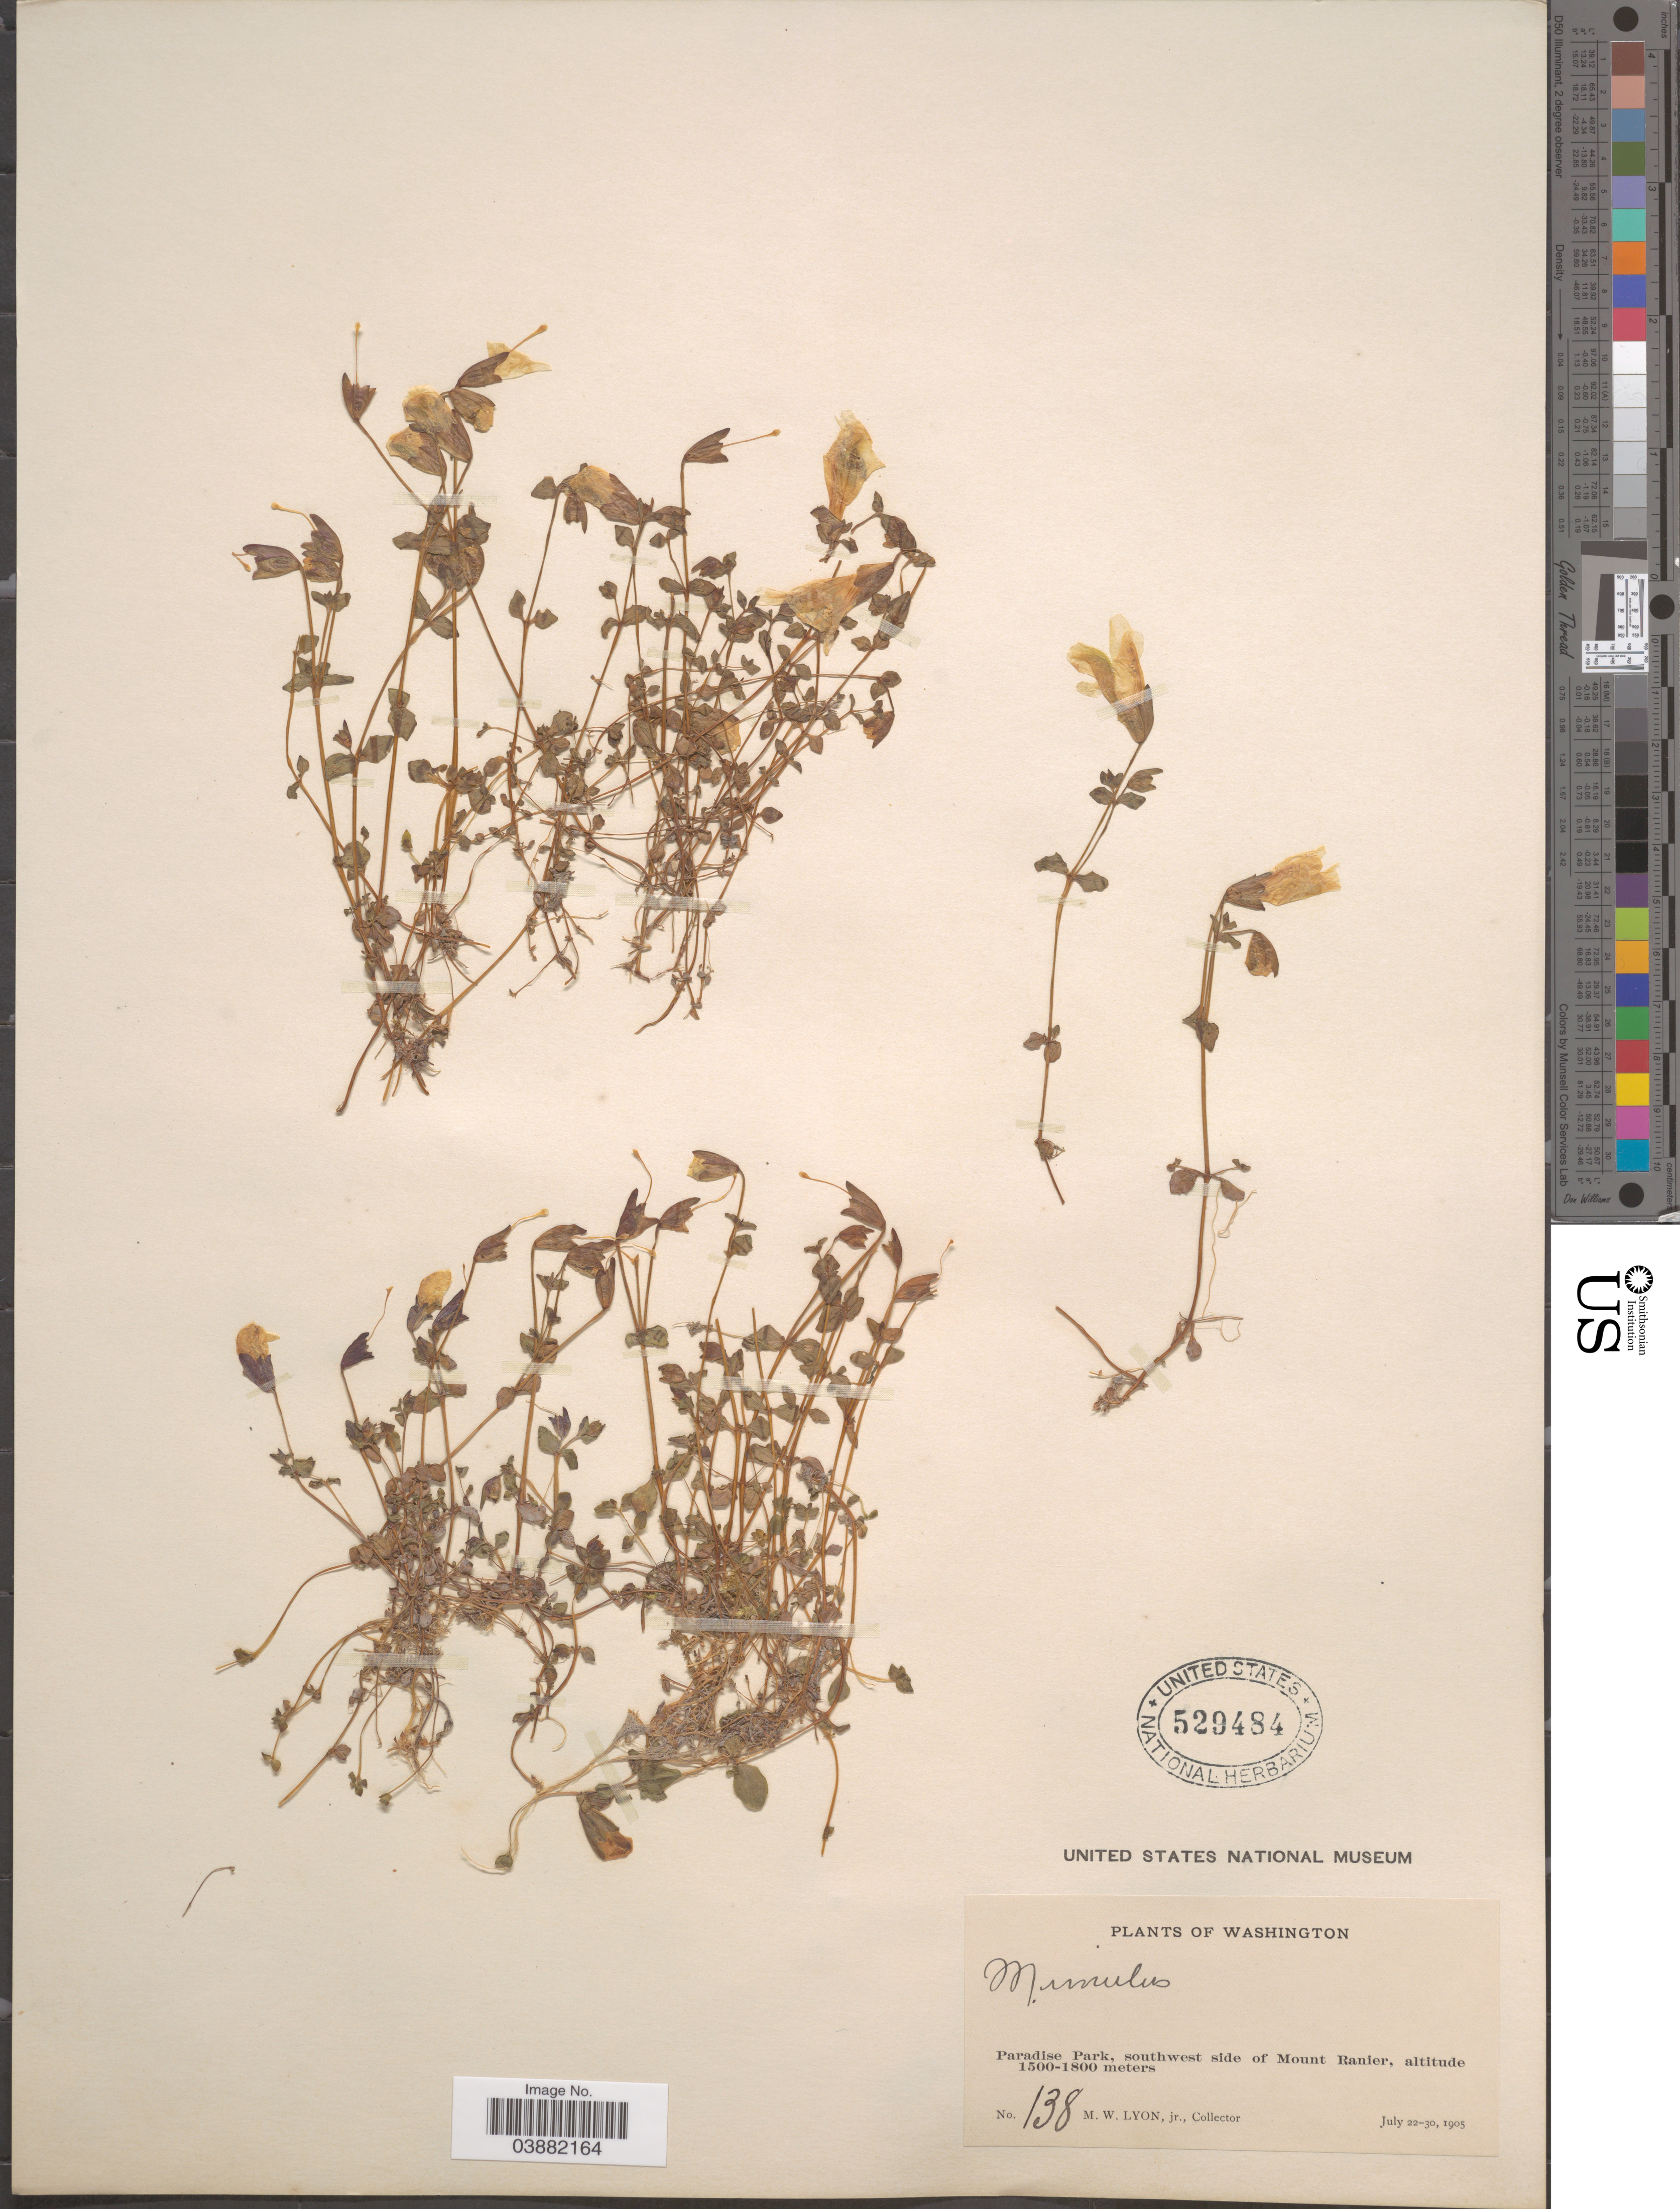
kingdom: Plantae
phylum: Tracheophyta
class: Magnoliopsida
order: Lamiales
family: Phrymaceae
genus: Mimulus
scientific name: Mimulus microphyllus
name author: Benth.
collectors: M. Lyon Jr.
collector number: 138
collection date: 1905-07-22/1905-07-30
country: United States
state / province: Washington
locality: Paradise Park, southwest side of Mount Ranier.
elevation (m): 1500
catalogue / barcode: US 529484